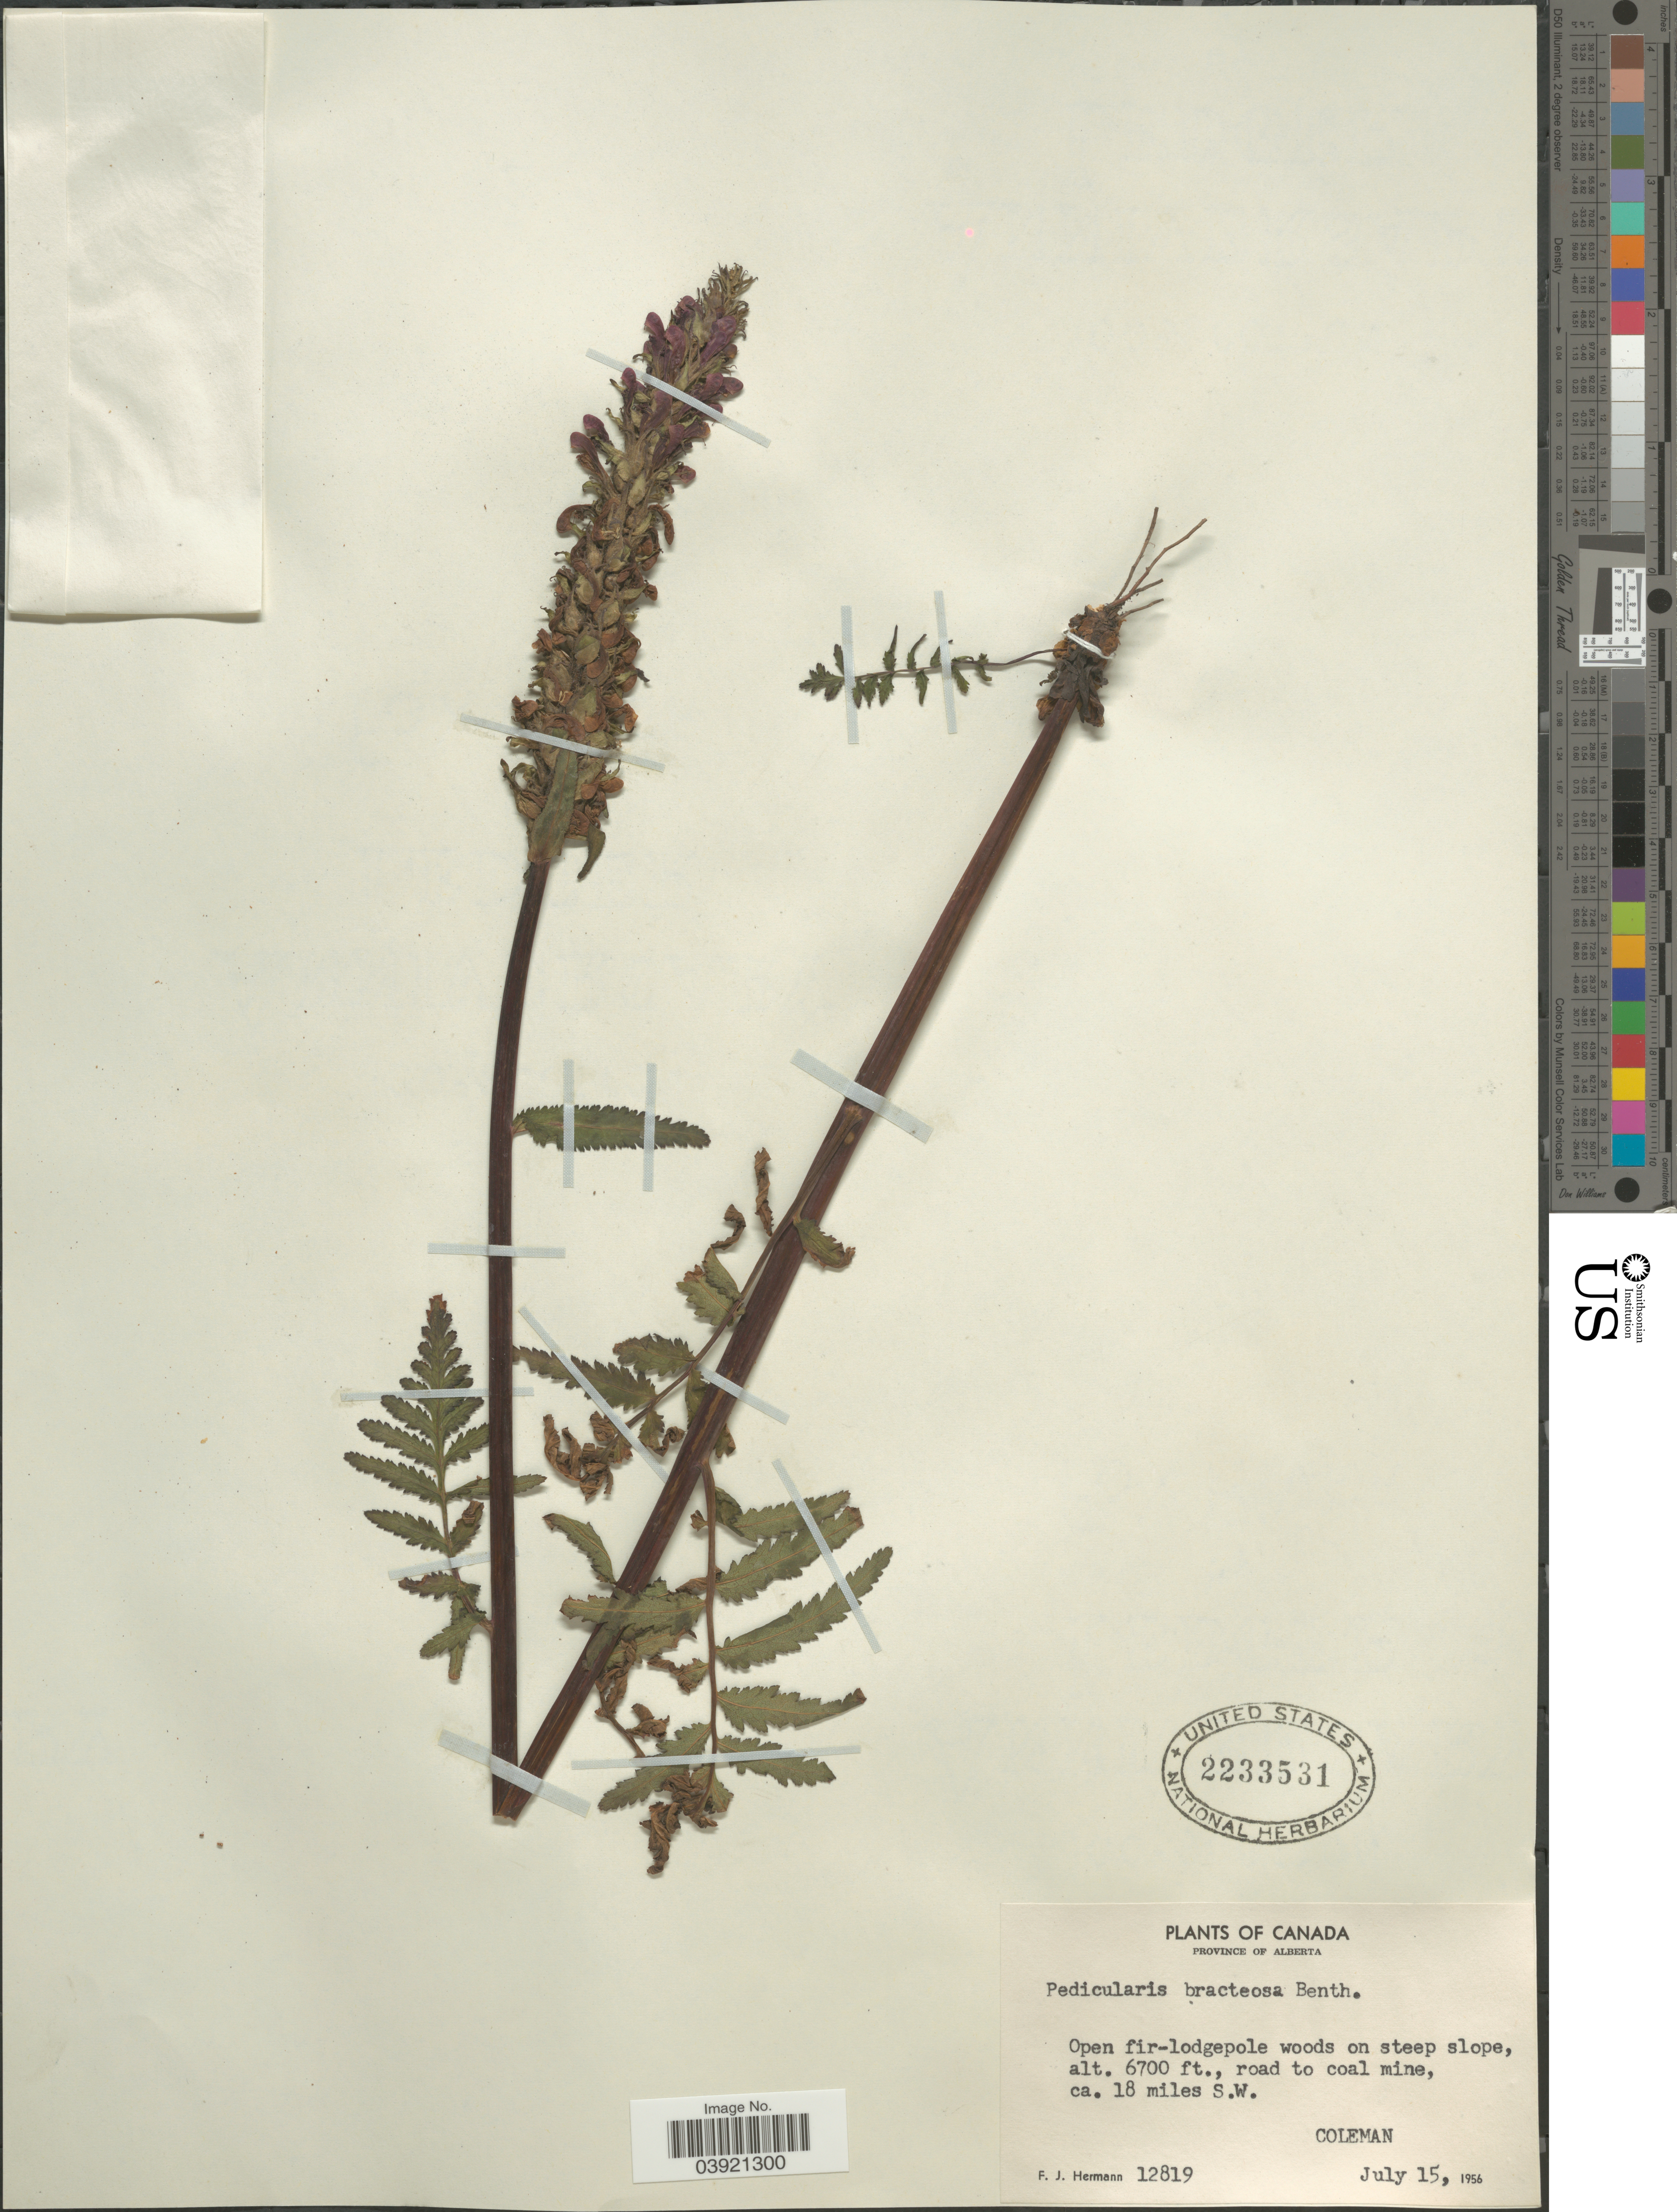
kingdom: Plantae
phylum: Tracheophyta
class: Magnoliopsida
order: Lamiales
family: Orobanchaceae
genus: Pedicularis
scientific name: Pedicularis bracteosa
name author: Benth.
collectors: F. J. Hermann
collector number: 12819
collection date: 1956-07-15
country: Canada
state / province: Alberta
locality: Open fir-lodgepole woods on steep slope, road to coal mine, ca. 18 miles S.W. Coleman.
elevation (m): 2042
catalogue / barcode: US 2233531